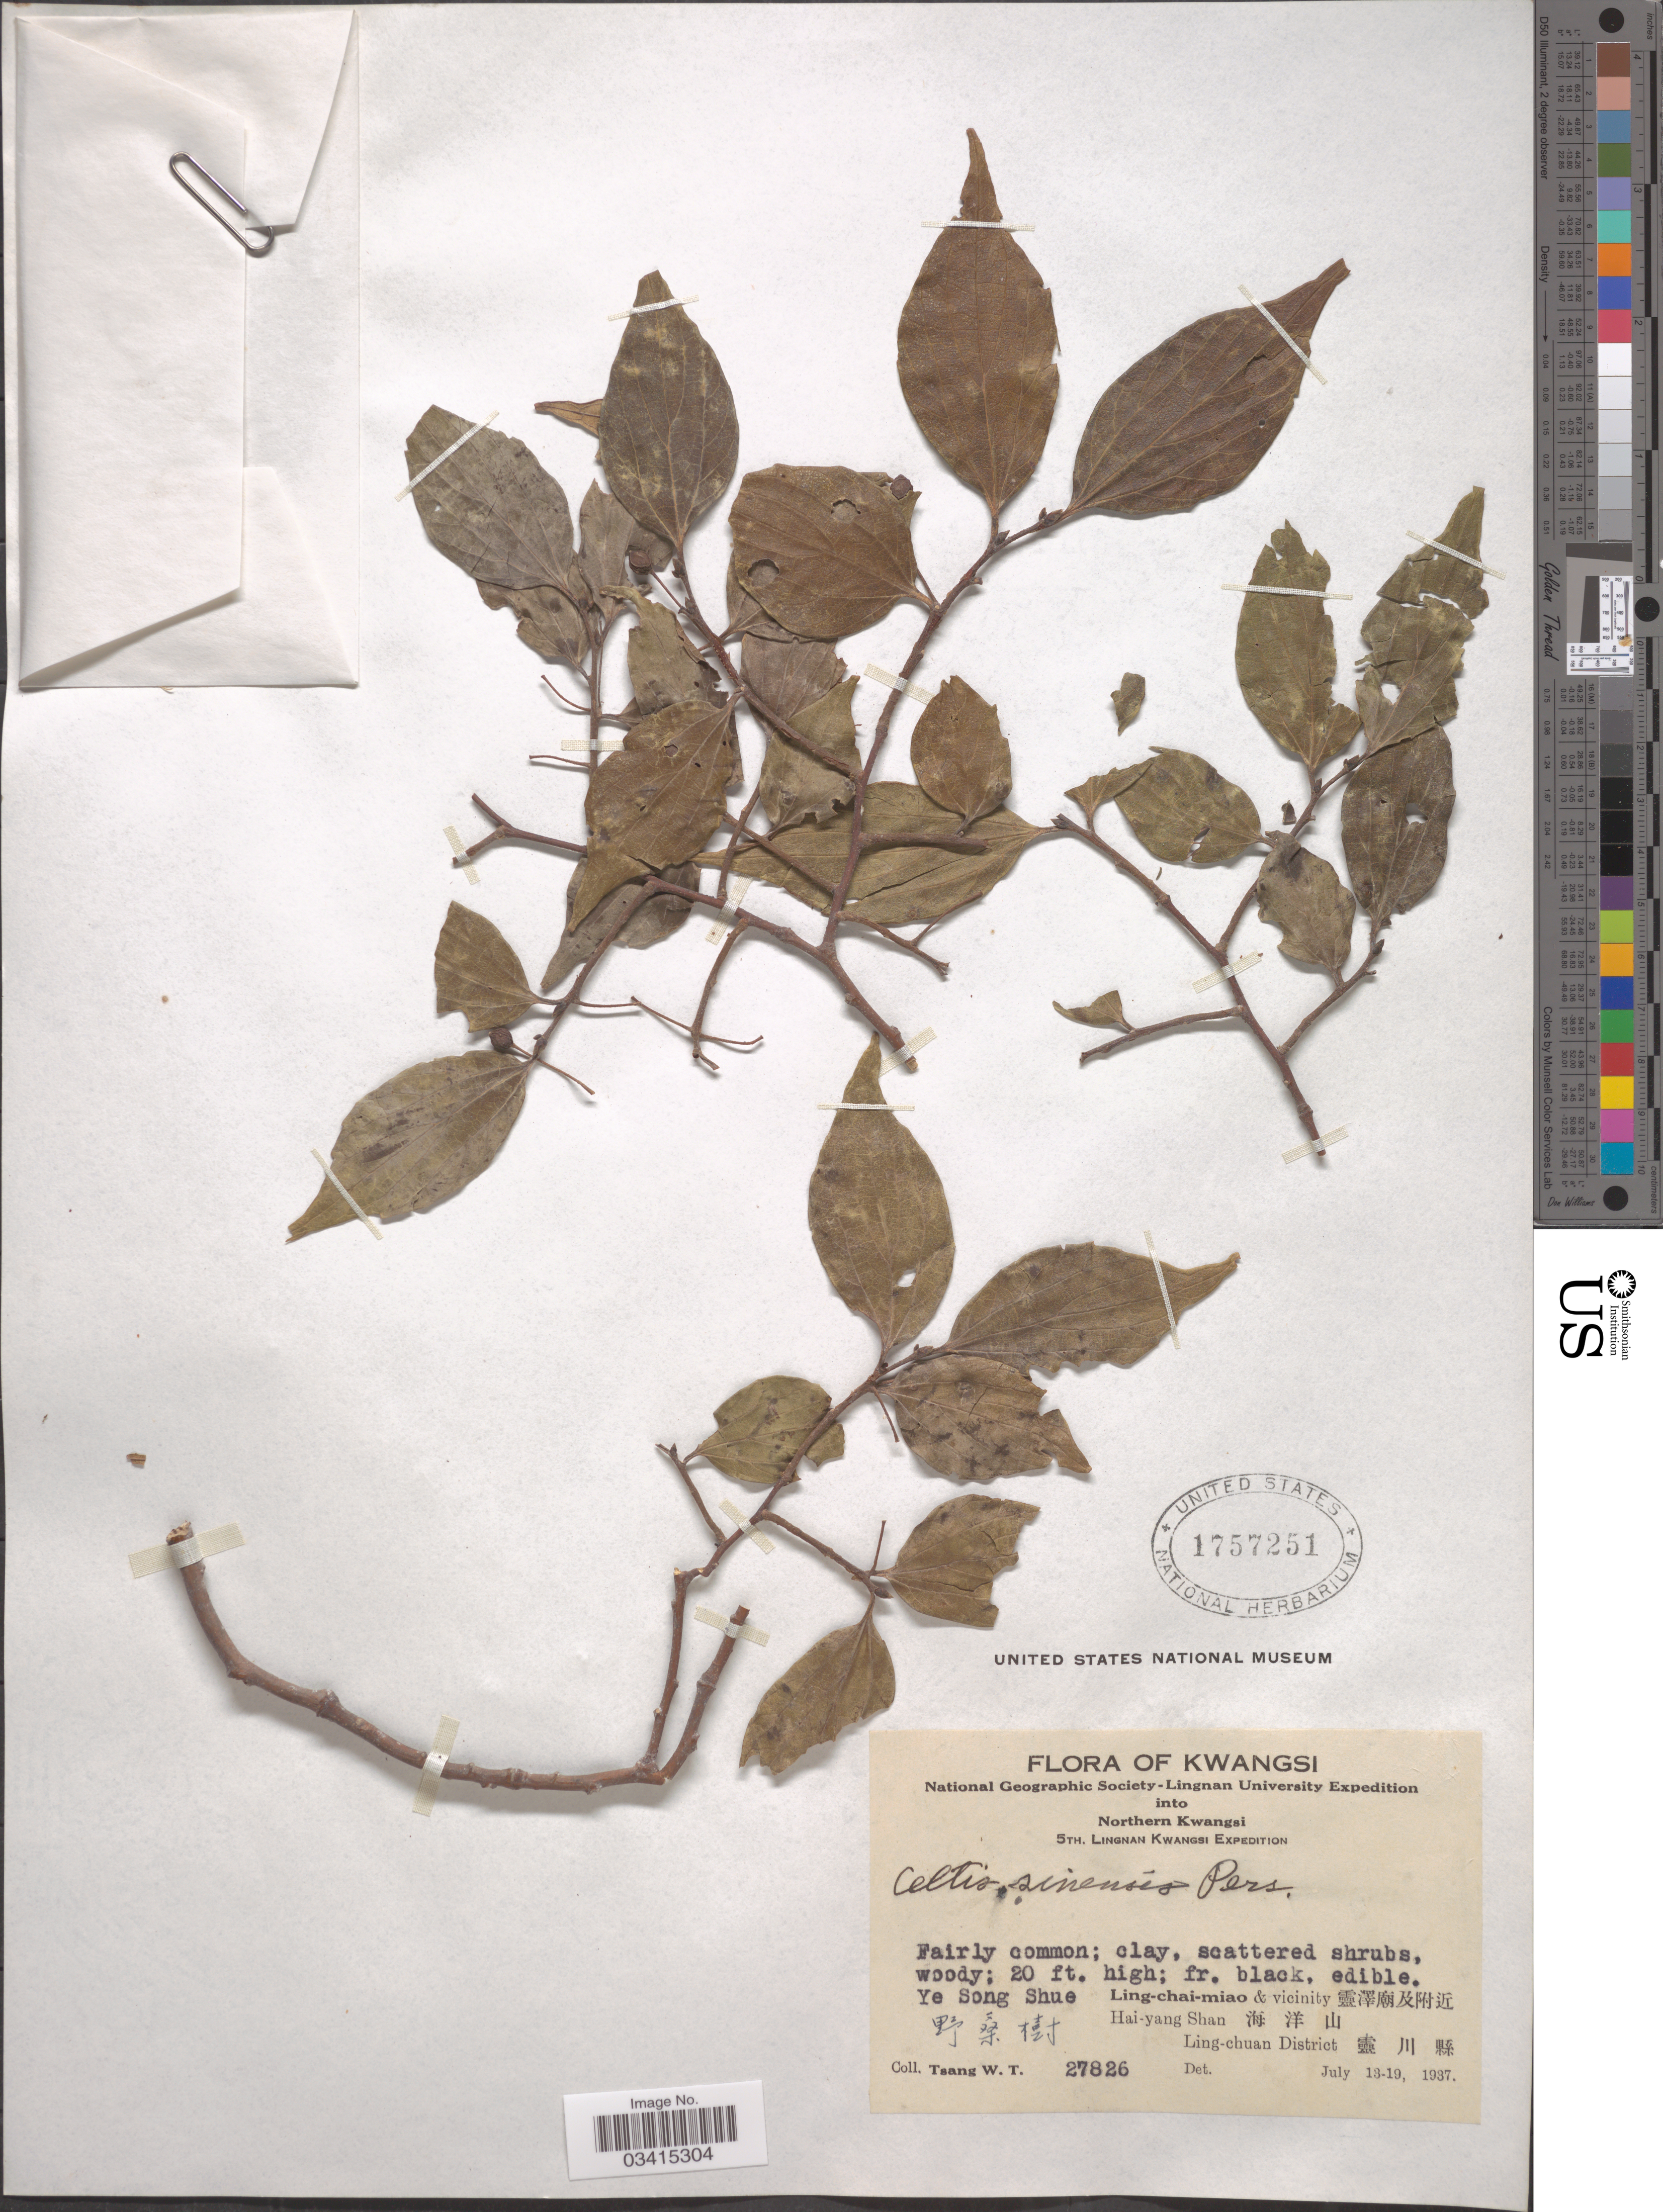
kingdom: Plantae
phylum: Tracheophyta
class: Magnoliopsida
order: Rosales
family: Cannabaceae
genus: Celtis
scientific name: Celtis sinensis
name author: Pers.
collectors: W. T. Tsang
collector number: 27826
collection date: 1937-07-13/1937-07-19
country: China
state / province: Guangxi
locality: Ye Song Shue. Ling-chai-miao & vicinity Hai-yang-Shan Ling-chuan District .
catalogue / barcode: US 1757251